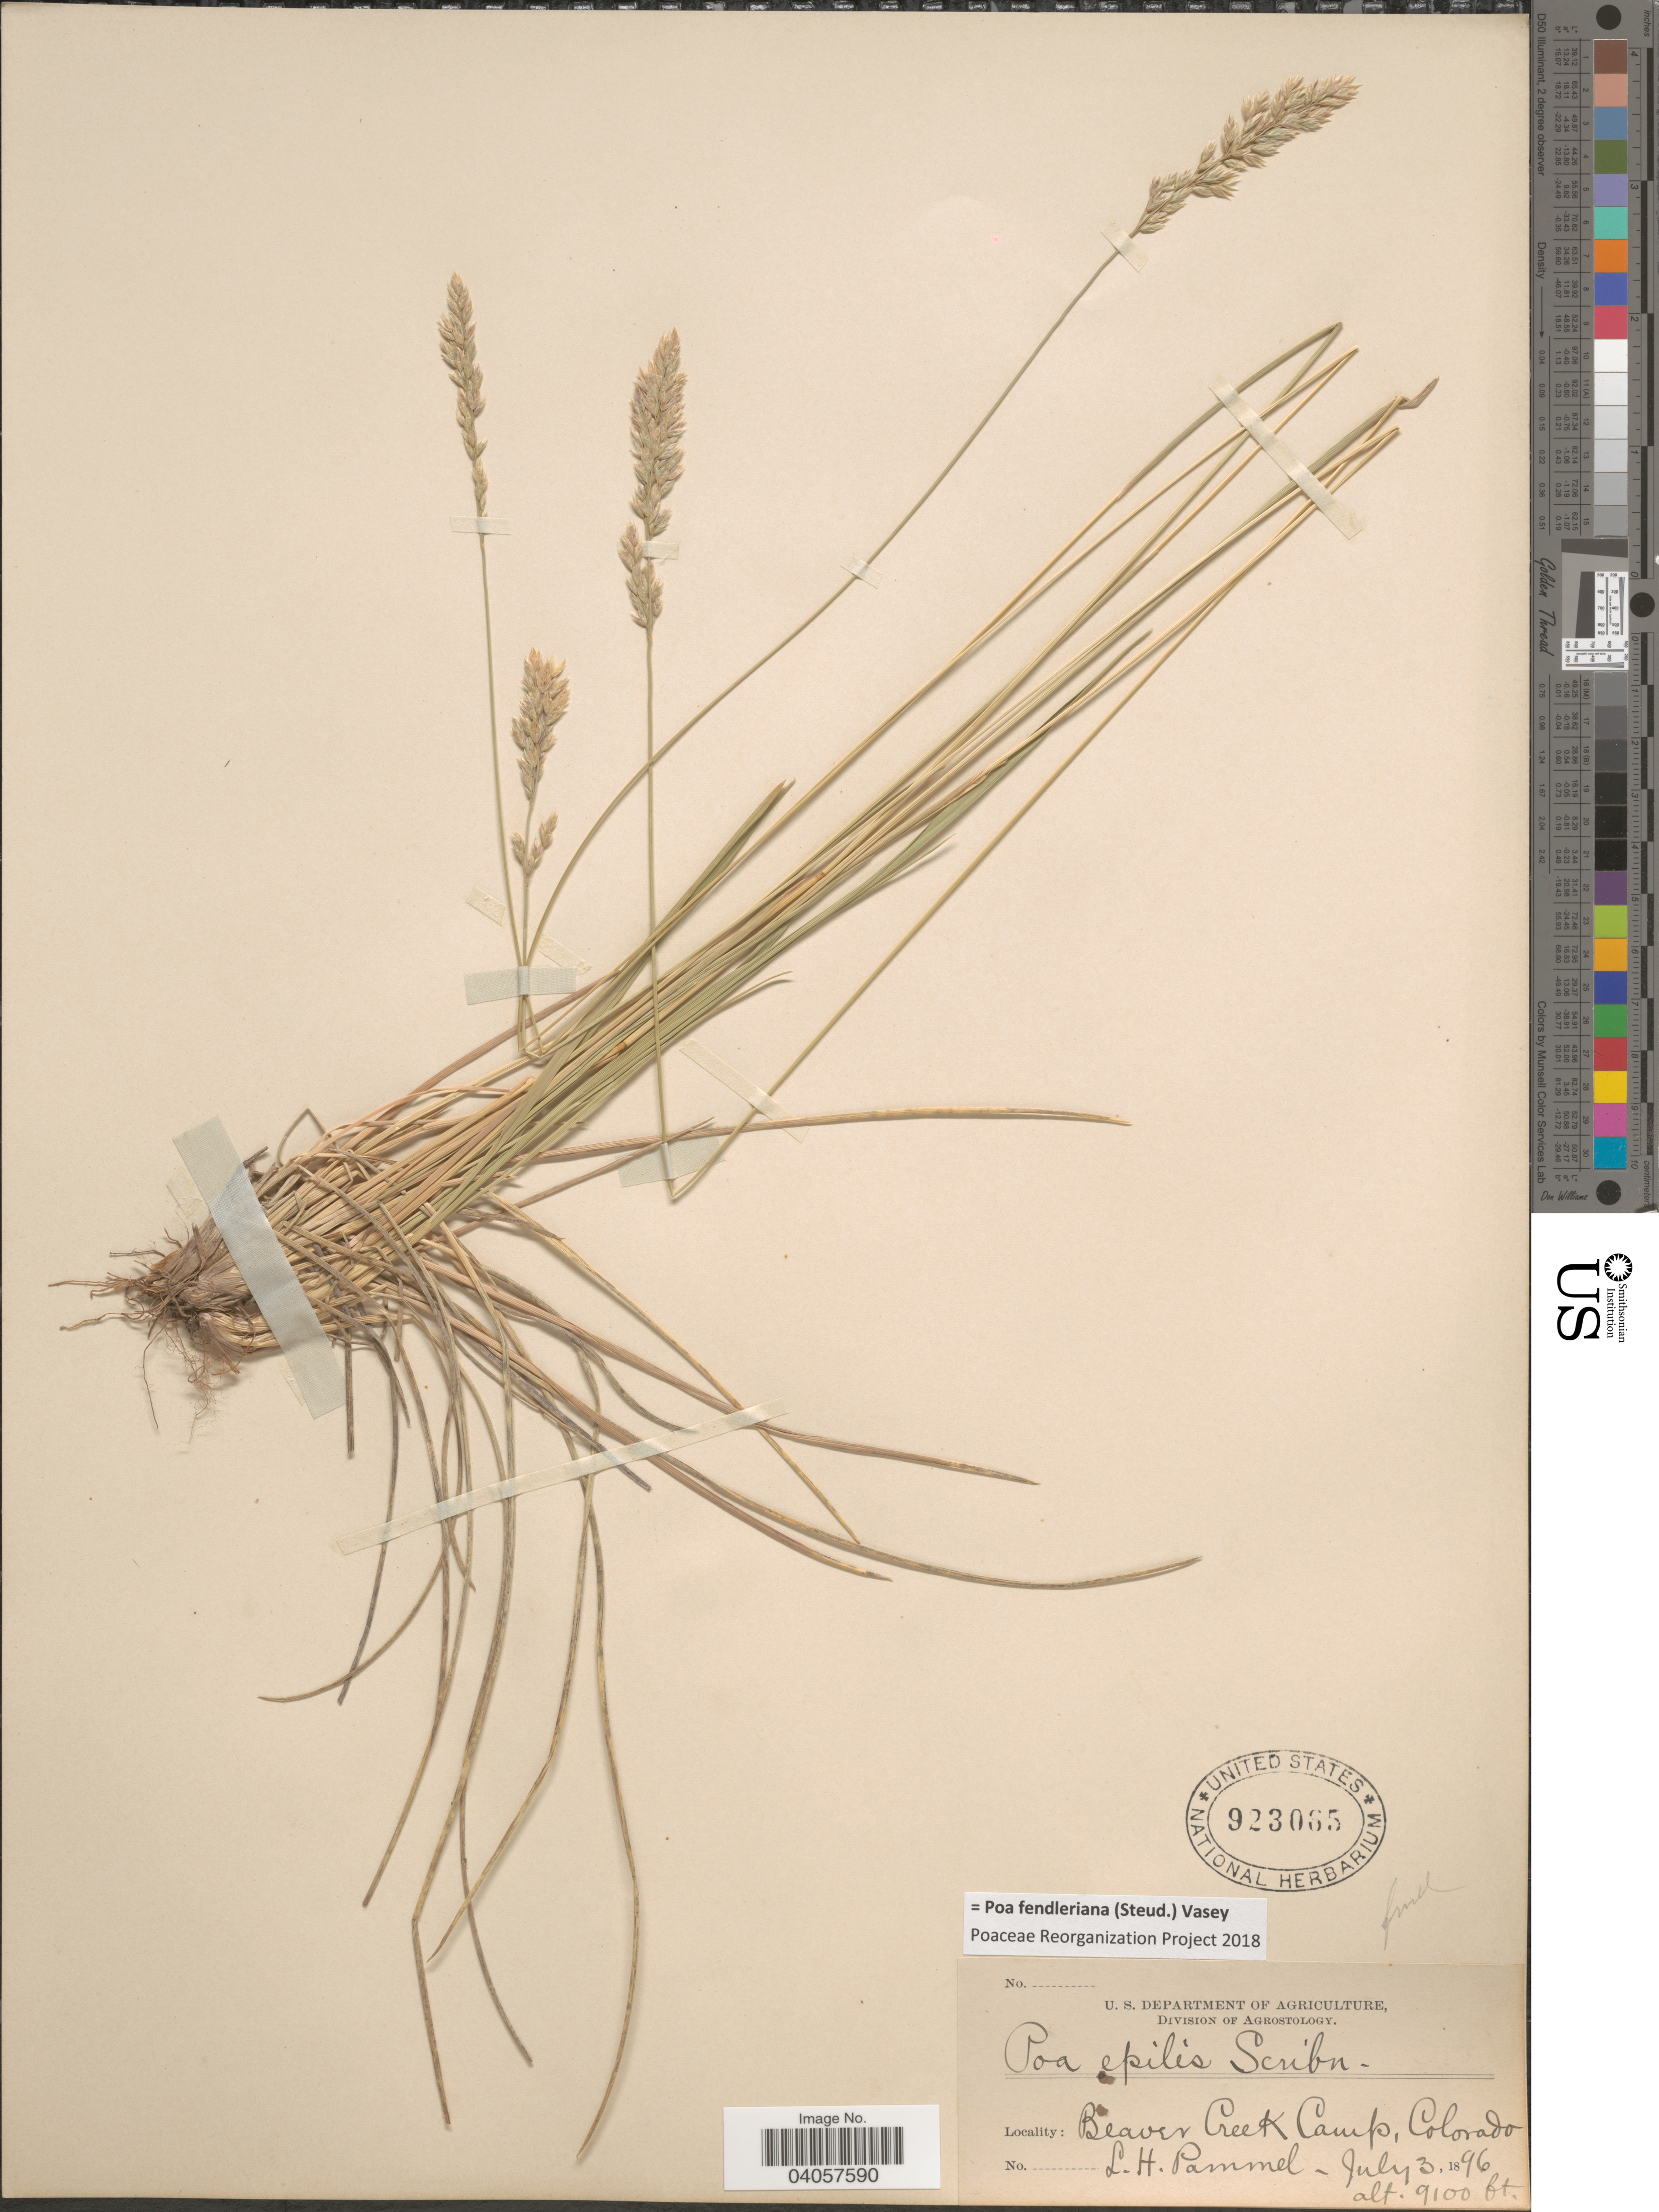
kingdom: Plantae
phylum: Tracheophyta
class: Liliopsida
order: Poales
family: Poaceae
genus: Poa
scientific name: Poa fendleriana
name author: (Steud.) Vasey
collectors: L. Pammel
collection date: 1896-07-03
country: United States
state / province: Colorado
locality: Beaver Creek Camp.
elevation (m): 2774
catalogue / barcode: US 923065